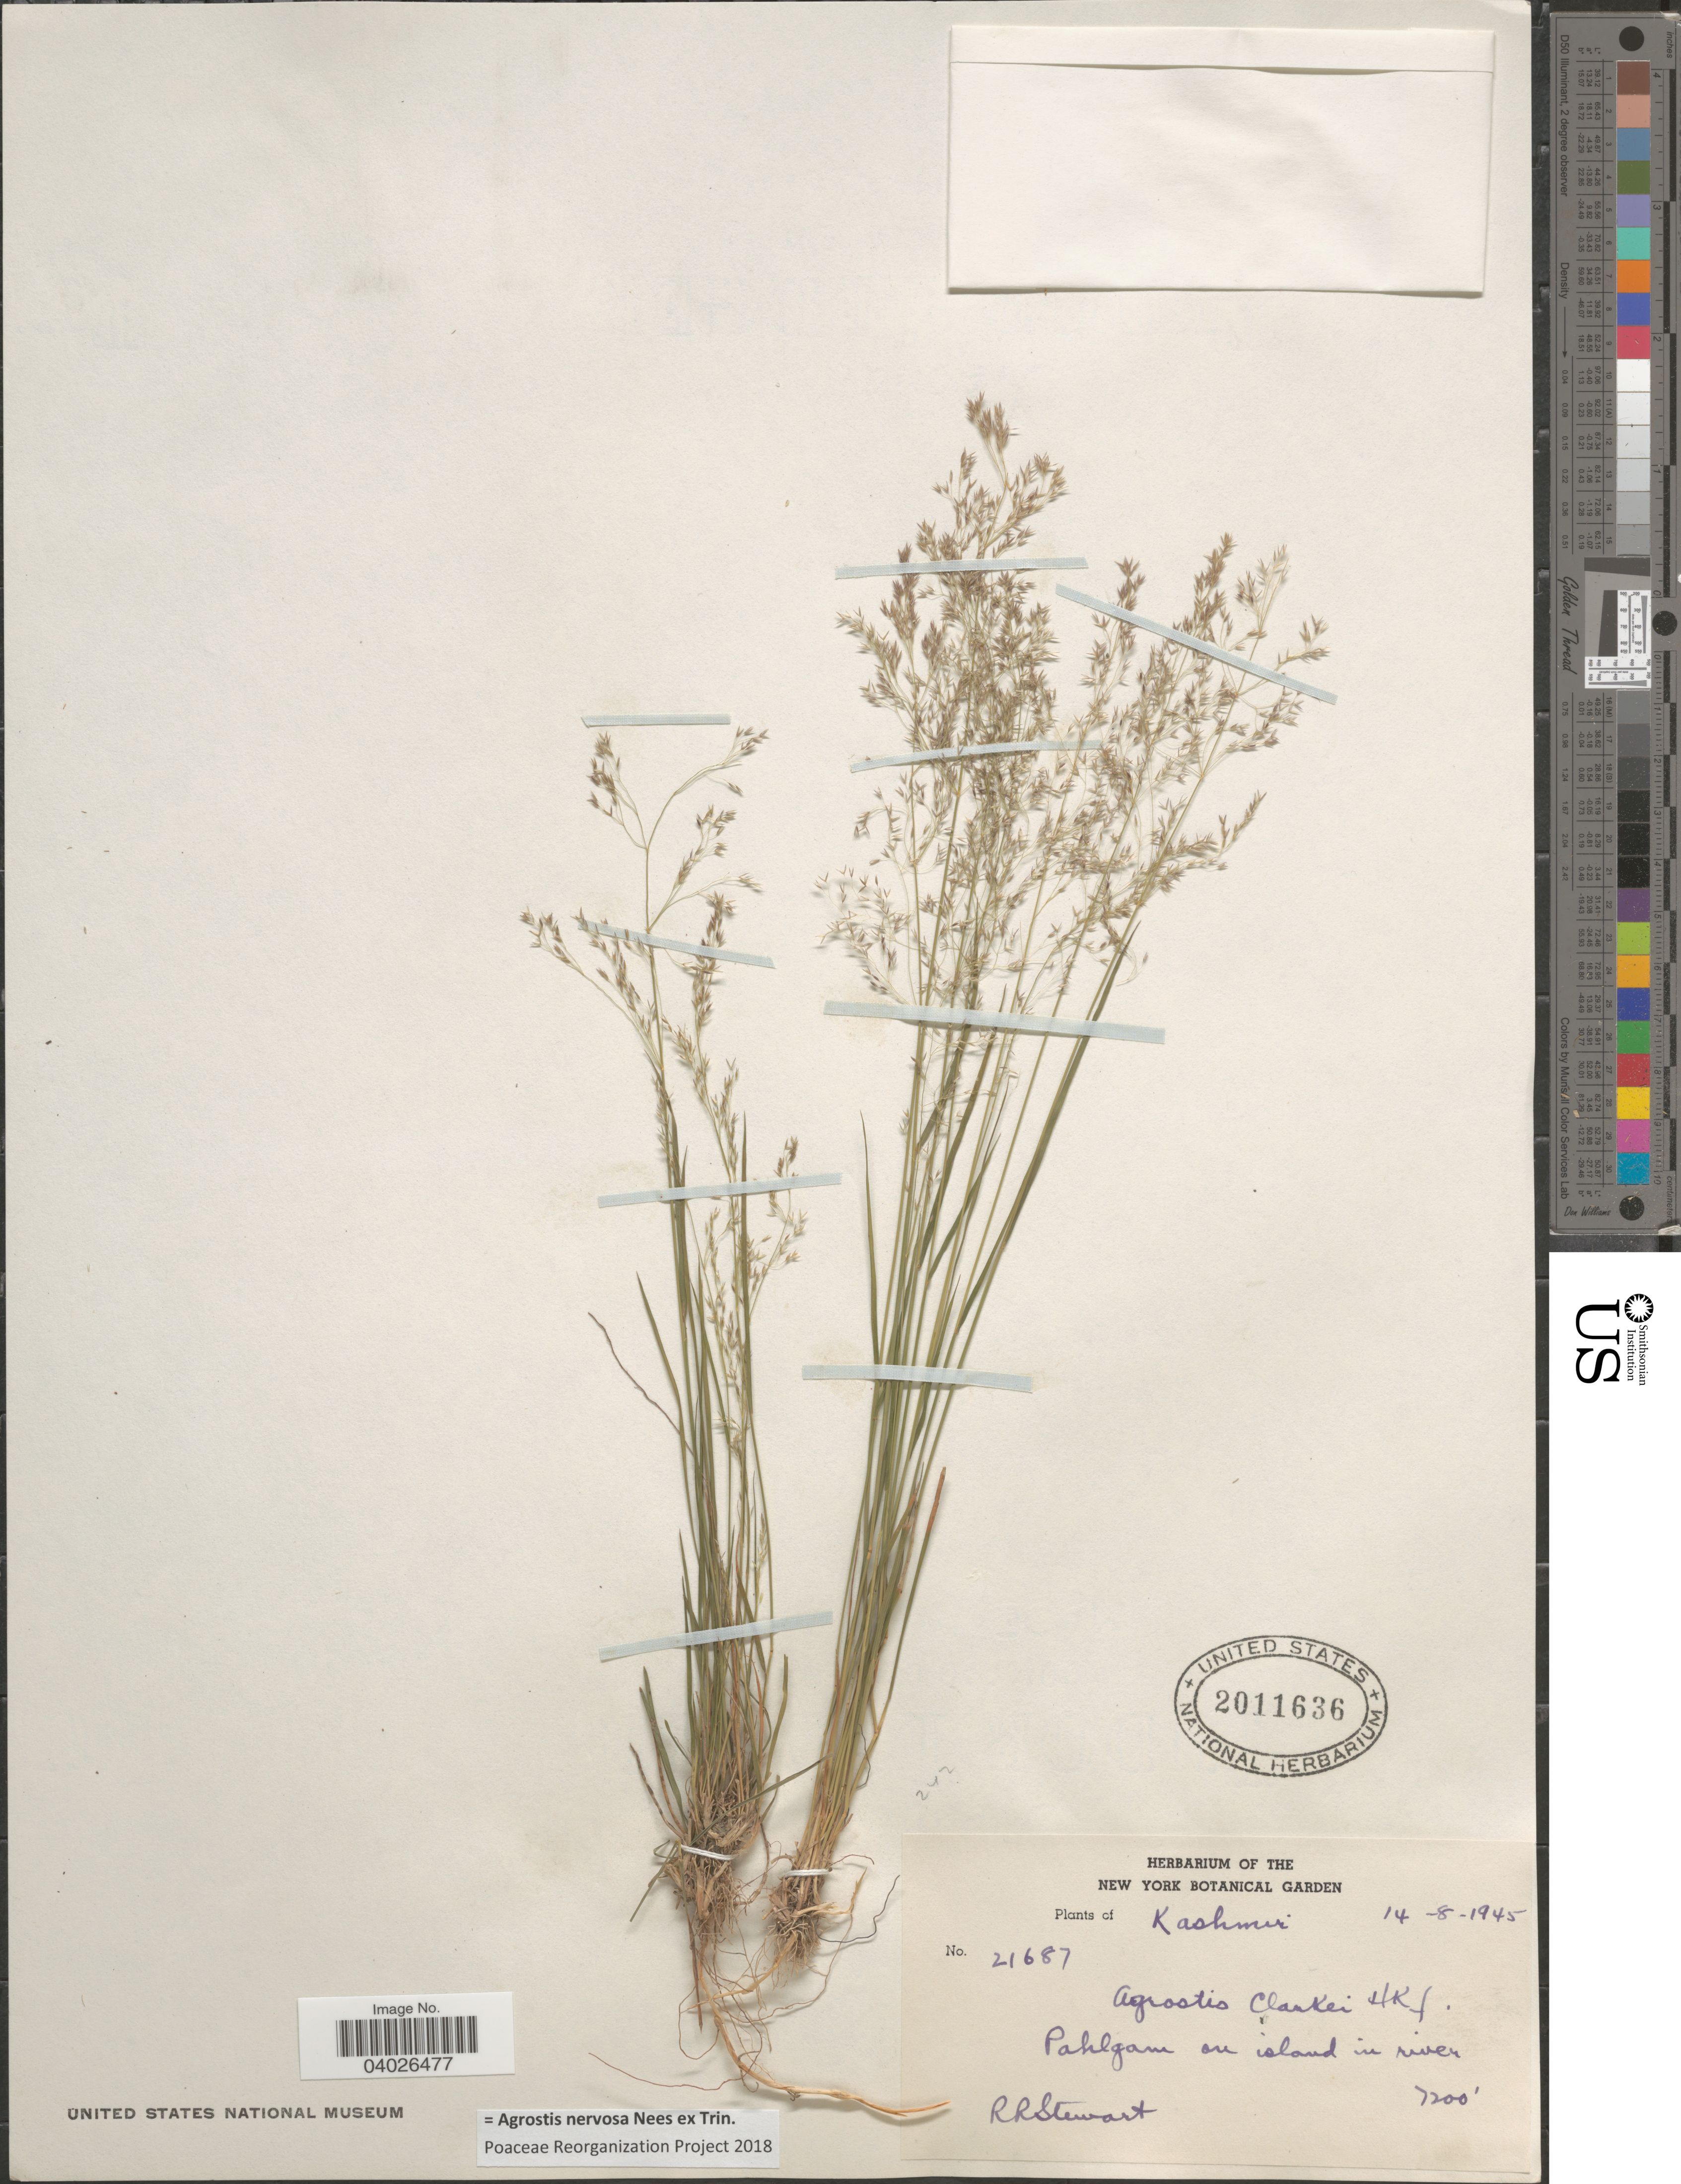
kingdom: Plantae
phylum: Tracheophyta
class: Liliopsida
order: Poales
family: Poaceae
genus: Agrostis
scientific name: Agrostis nervosa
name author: Nees ex Trin.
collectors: R. Stewart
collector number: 21687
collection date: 1945-08-14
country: India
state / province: Jammu and Kashmir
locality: Kashmir. Pahlgam on island in river.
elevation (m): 2195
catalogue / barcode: US 2011636